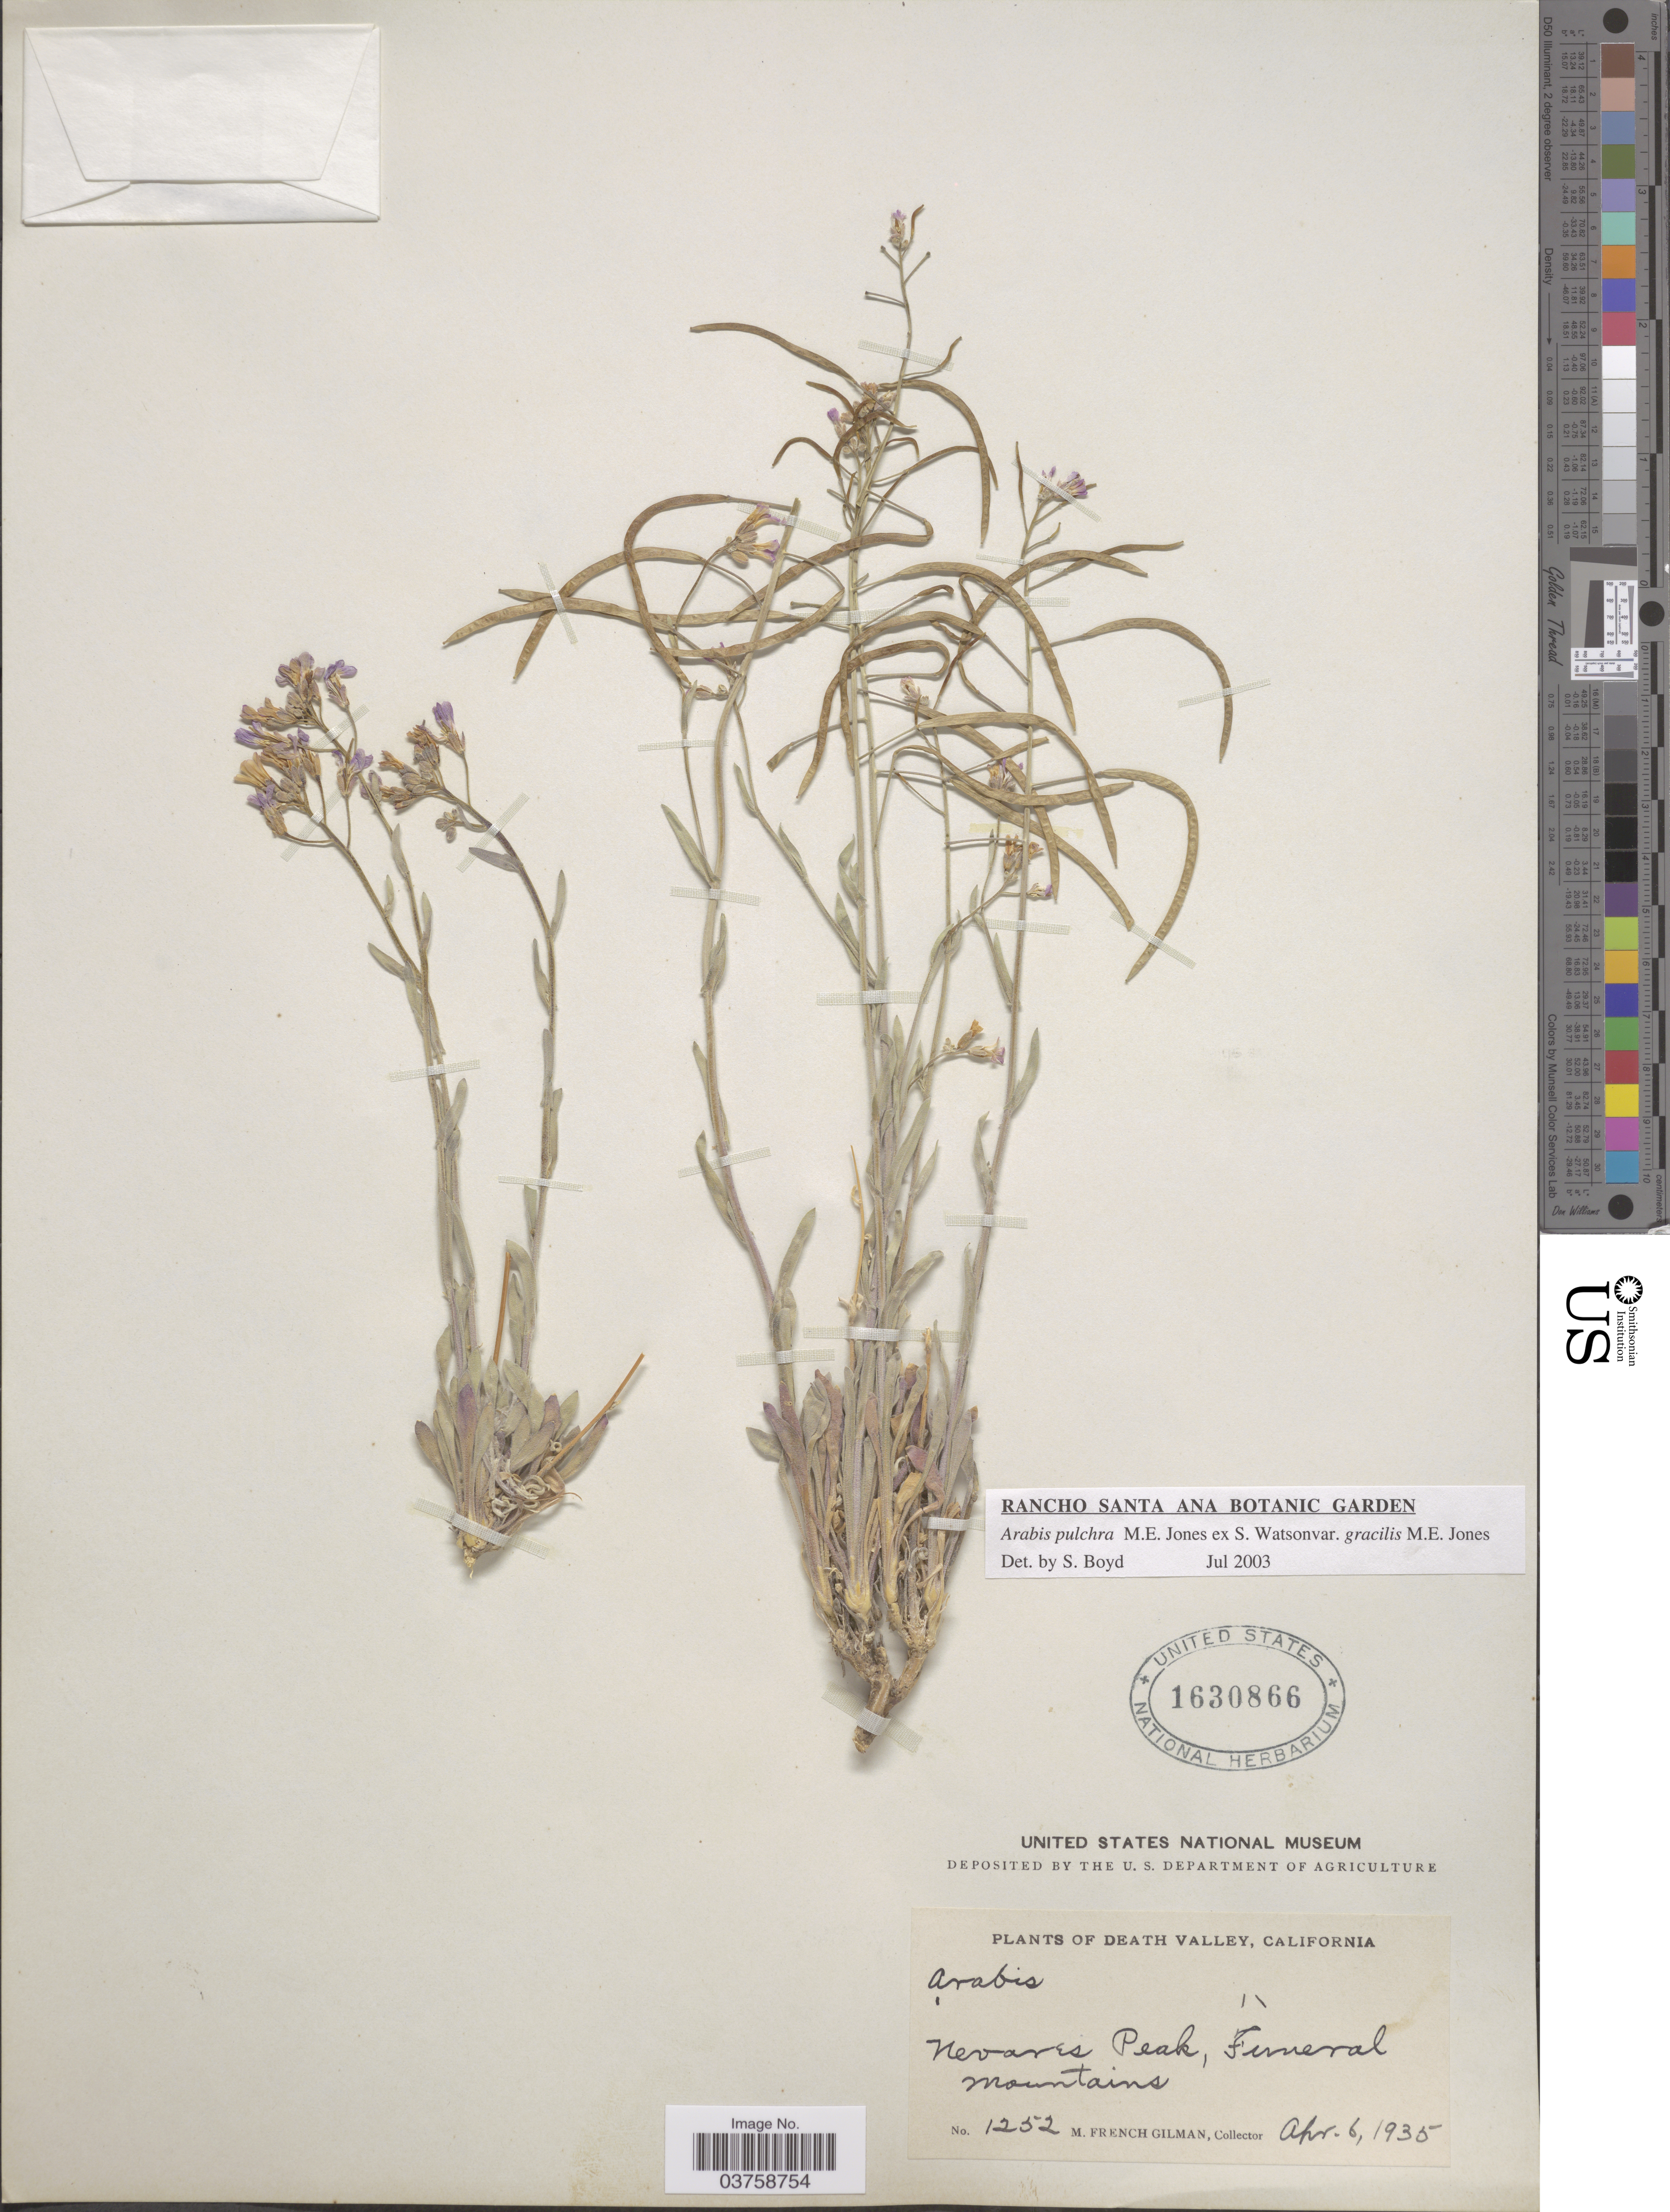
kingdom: Plantae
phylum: Tracheophyta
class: Magnoliopsida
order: Brassicales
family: Brassicaceae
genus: Arabis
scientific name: Arabis pulchra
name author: M.E. Jones ex S. Watson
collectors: M. F. Gilman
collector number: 1252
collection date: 1935-04-06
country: United States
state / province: California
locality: Death Valley. Nevares Peak, Funeral Mountains.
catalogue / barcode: US 1630866